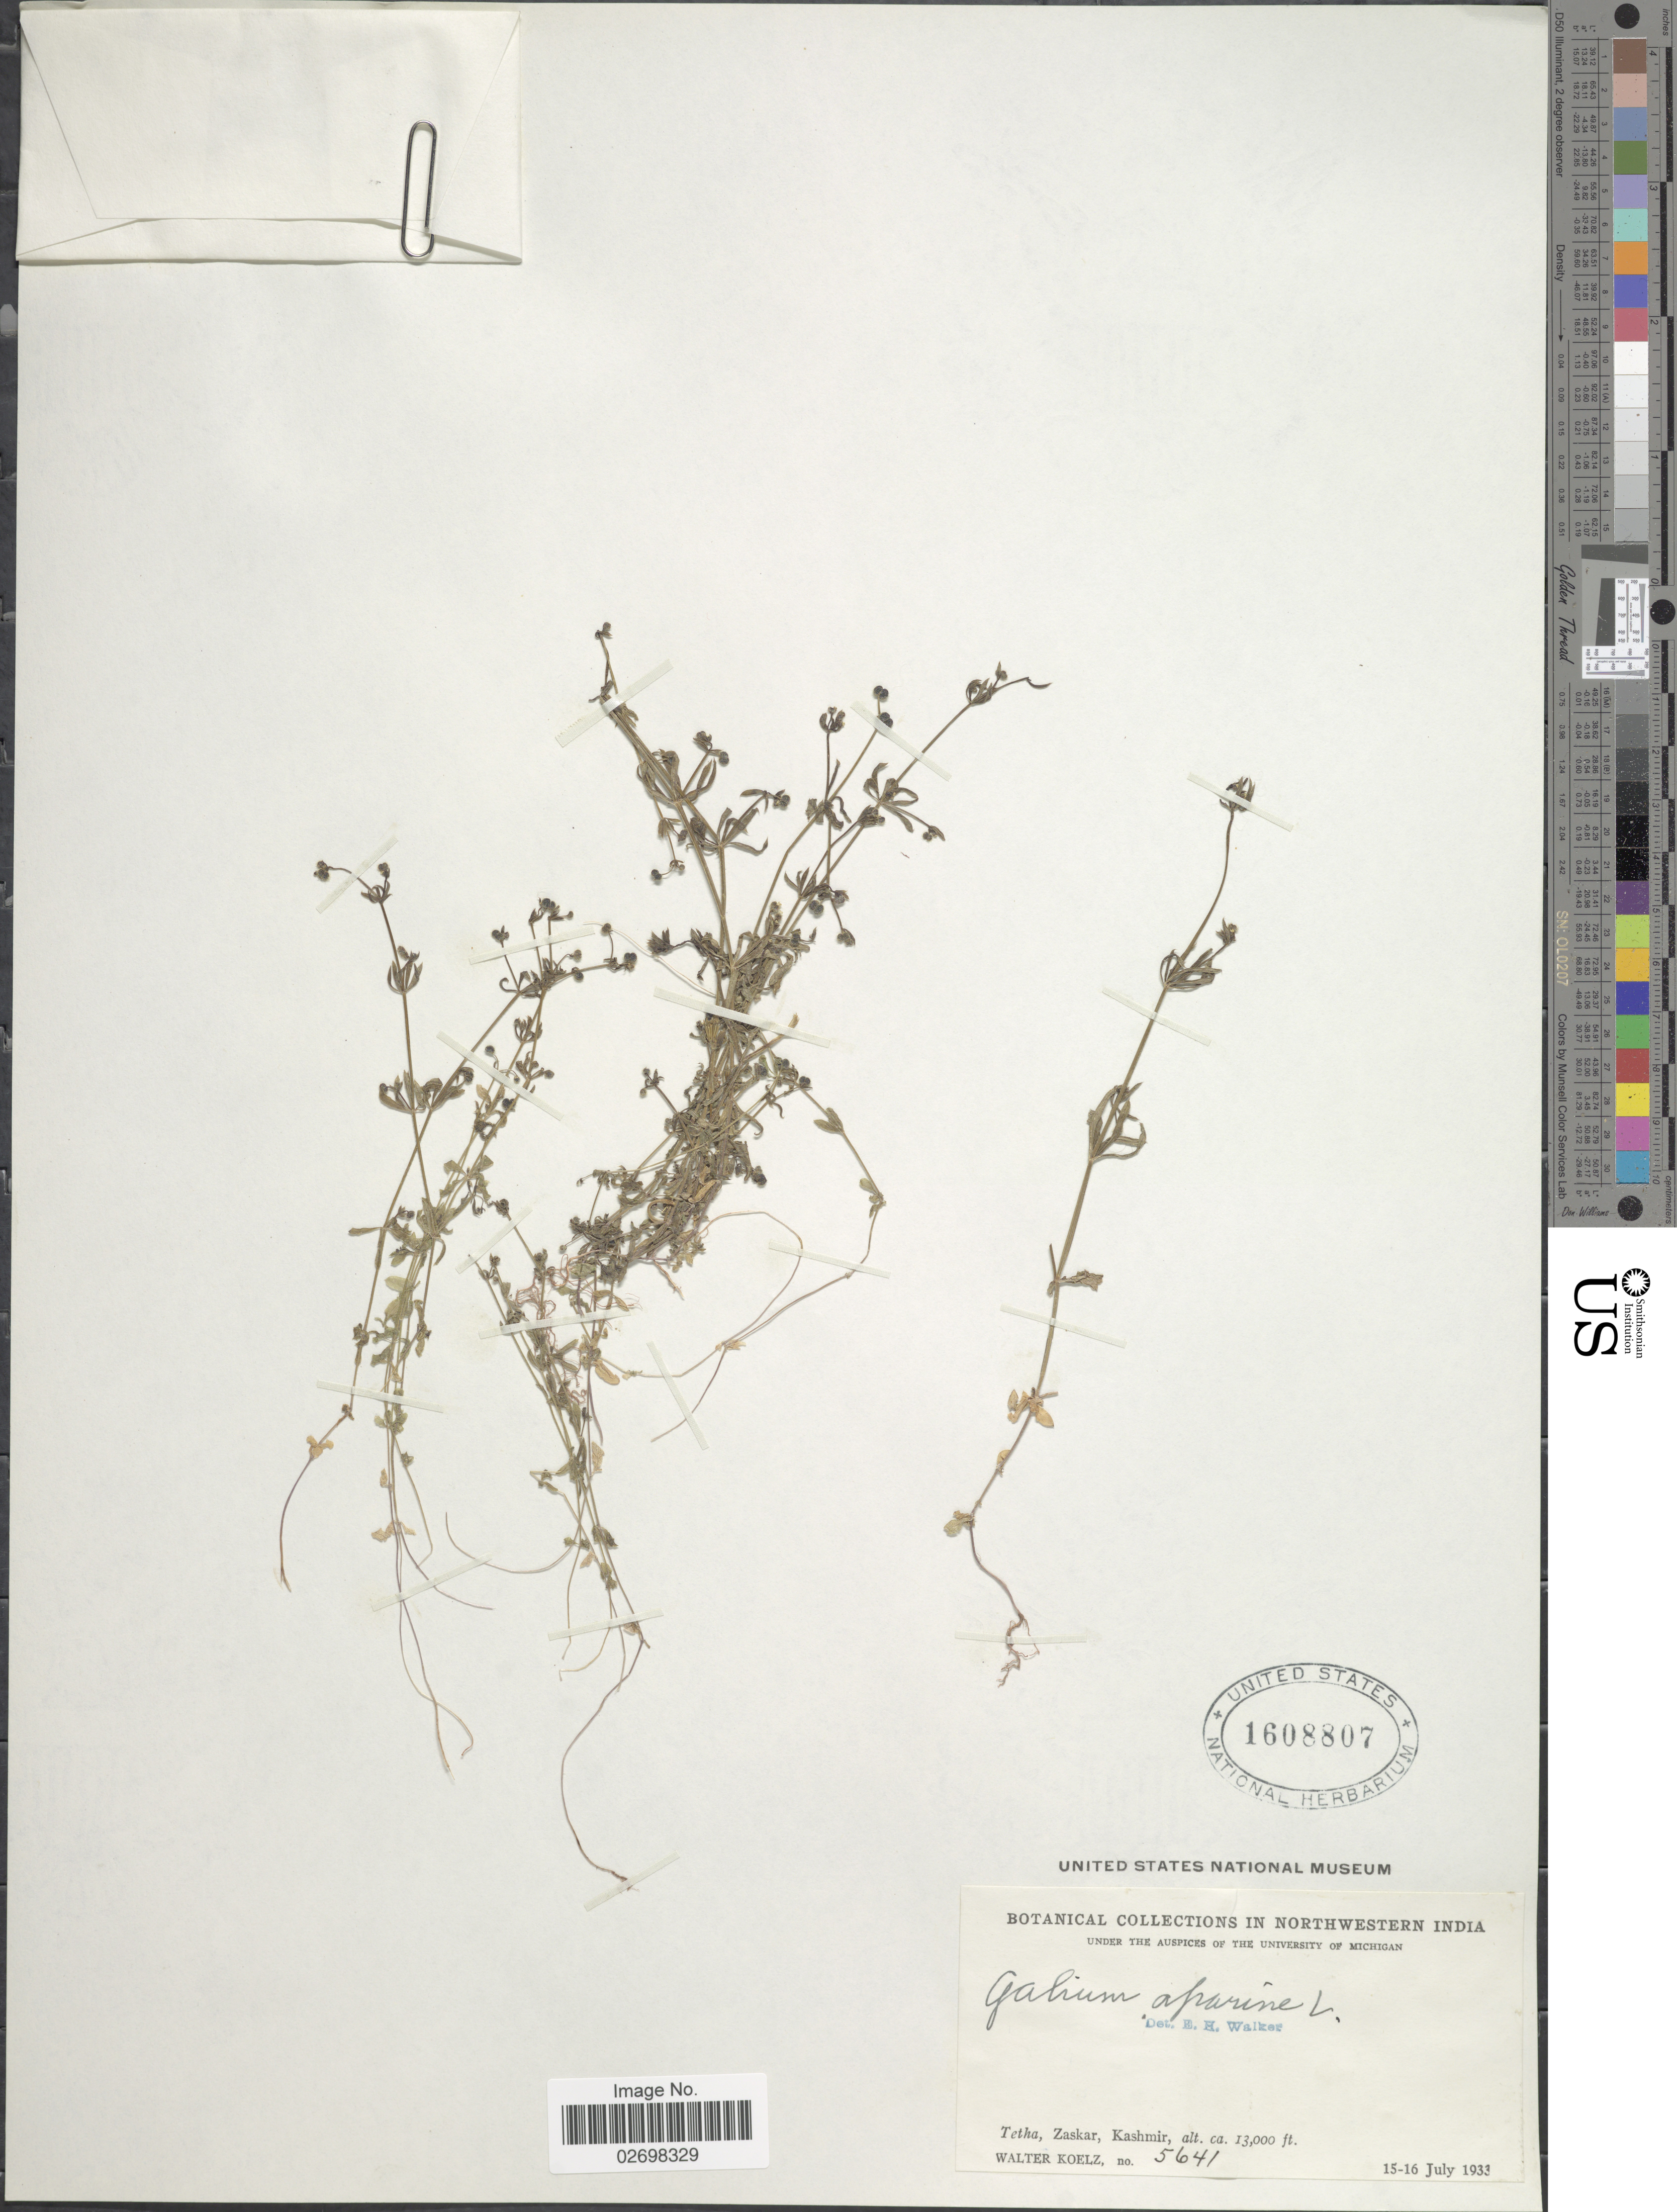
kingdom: Plantae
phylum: Tracheophyta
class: Magnoliopsida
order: Gentianales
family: Rubiaceae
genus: Galium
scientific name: Galium aparine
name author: L.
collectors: W. N. Koelz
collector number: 5641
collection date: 1933-07-15/1933-07-16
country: India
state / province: Jammu and Kashmir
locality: Northwestern India, Tetha, Zaskar, Kashmir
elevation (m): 3962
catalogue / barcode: US 1608807